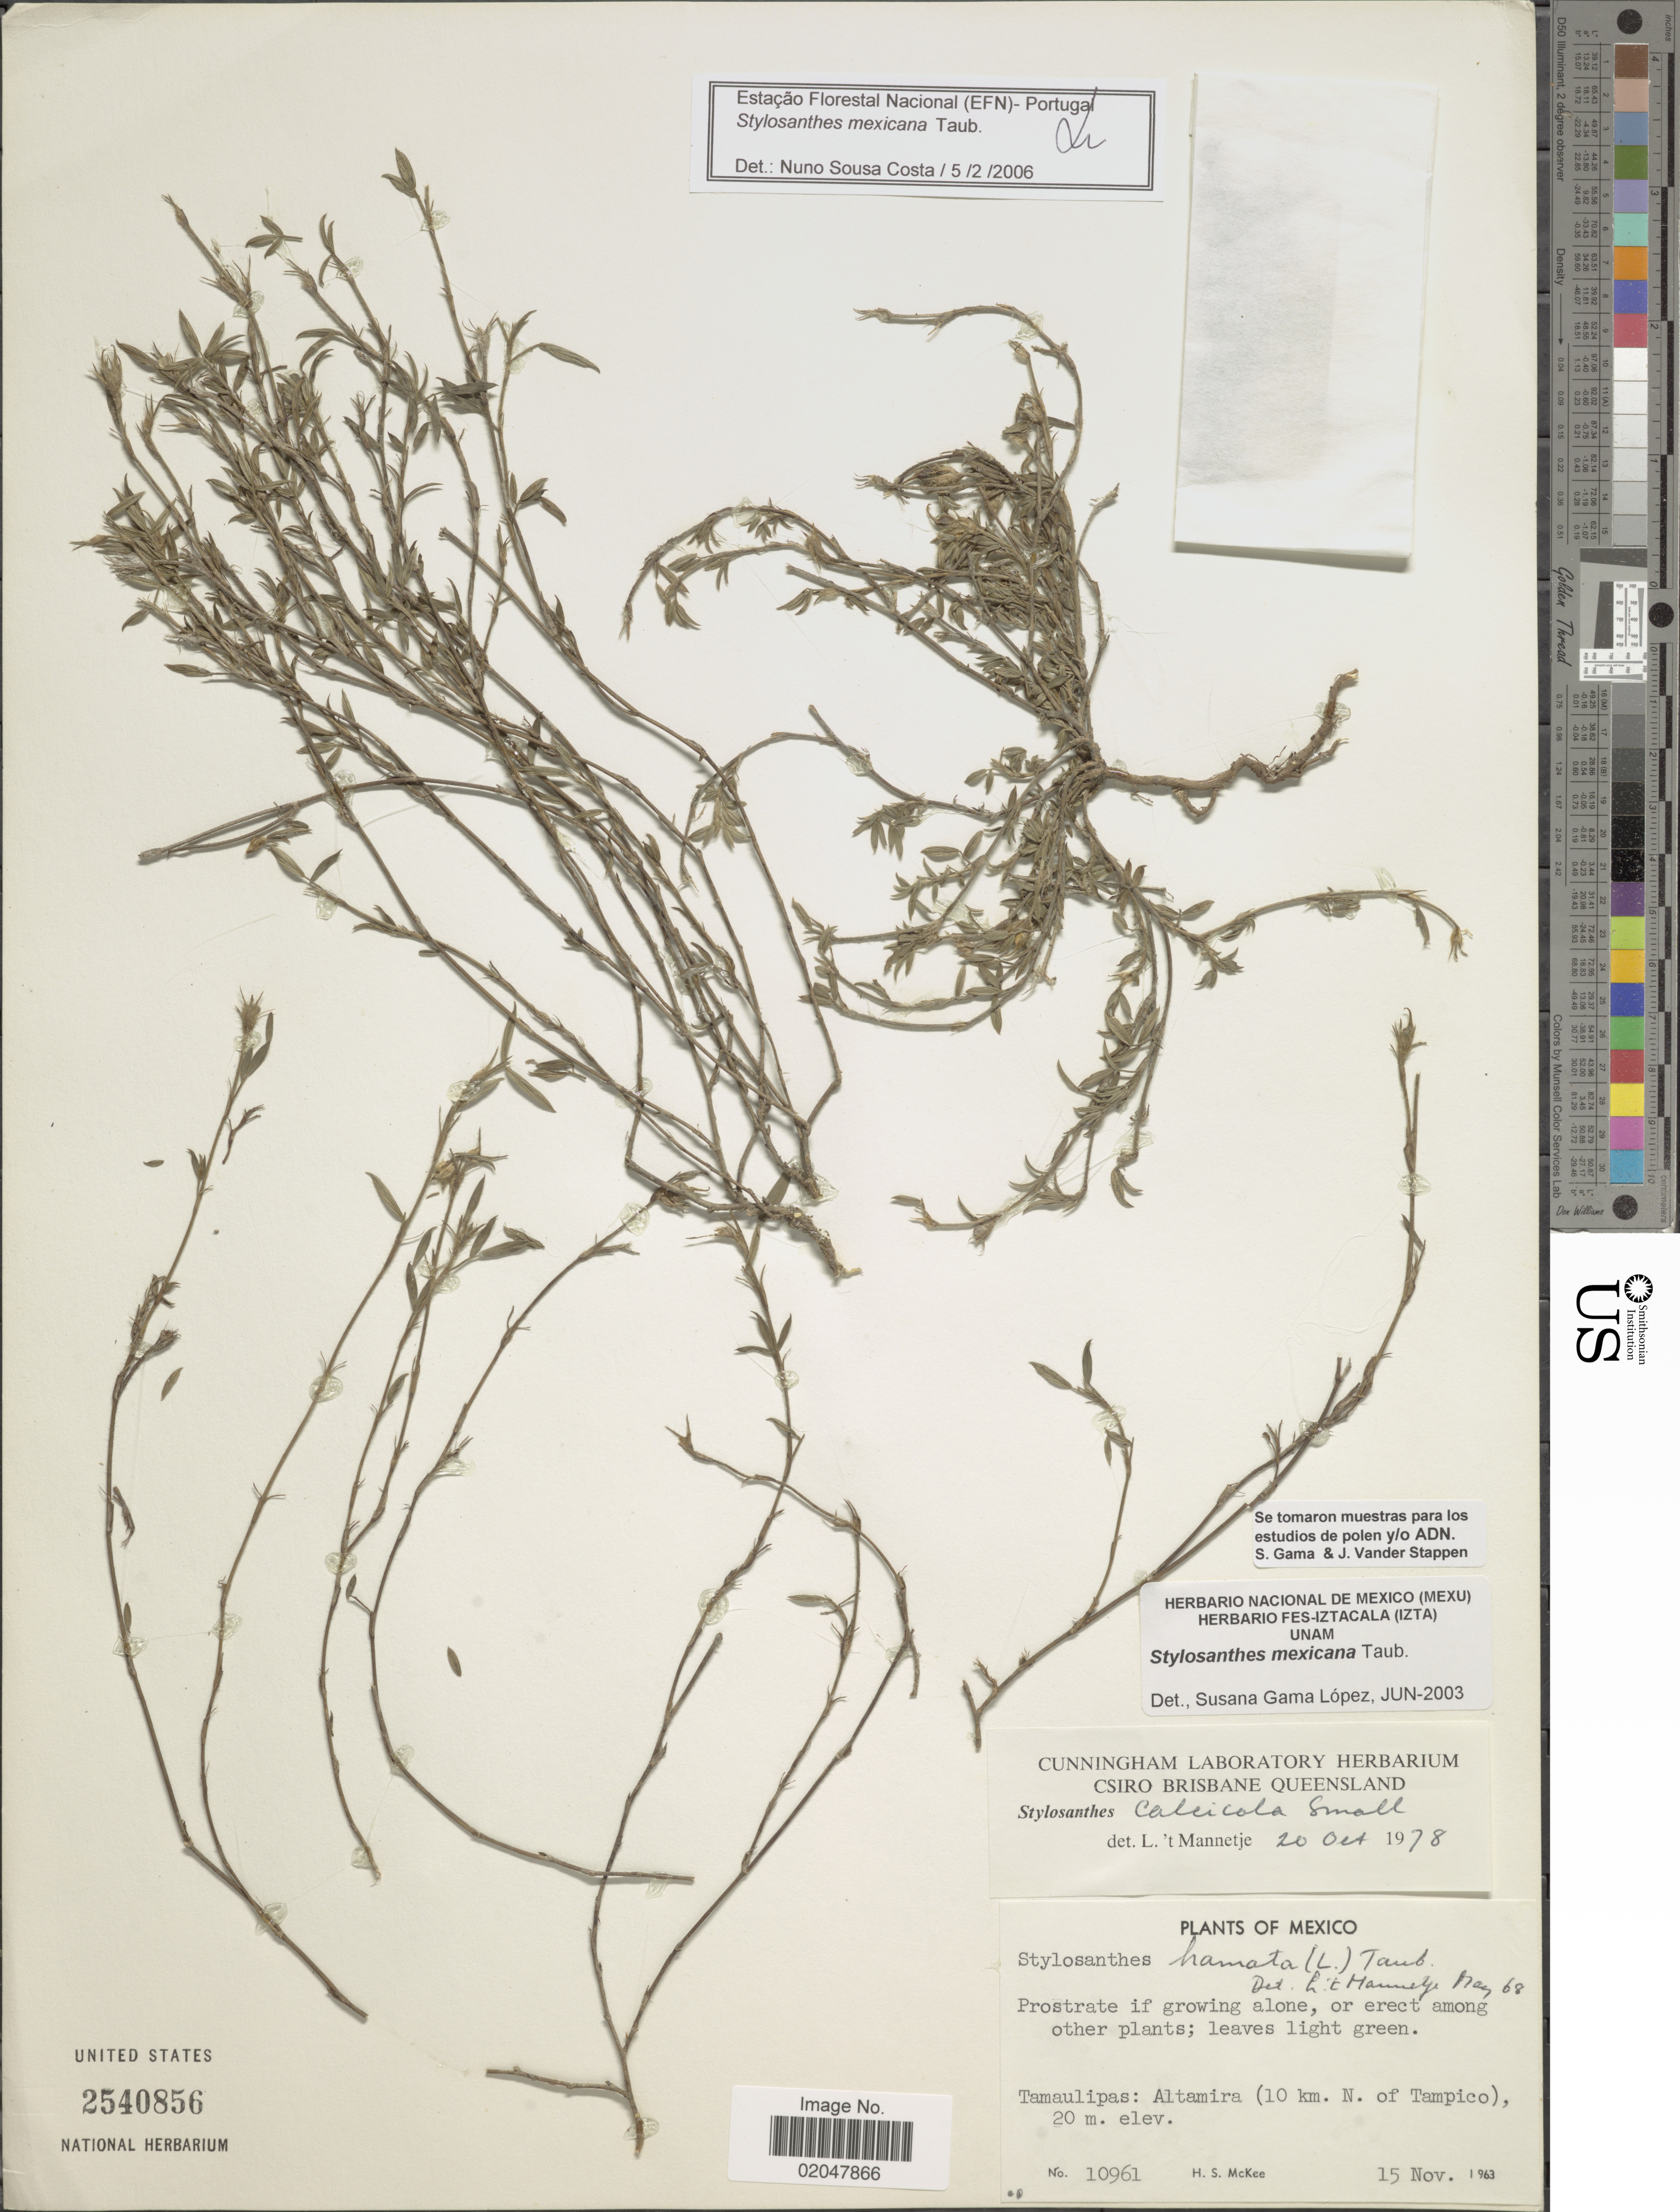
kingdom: Plantae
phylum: Tracheophyta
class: Magnoliopsida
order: Fabales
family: Fabaceae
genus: Stylosanthes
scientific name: Stylosanthes mexicana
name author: Taub.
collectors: H. S. McKee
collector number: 10961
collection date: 1963-11-15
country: Mexico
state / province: Tamaulipas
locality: Altamira (10 km. N of Tampico)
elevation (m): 20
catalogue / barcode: US 2540856